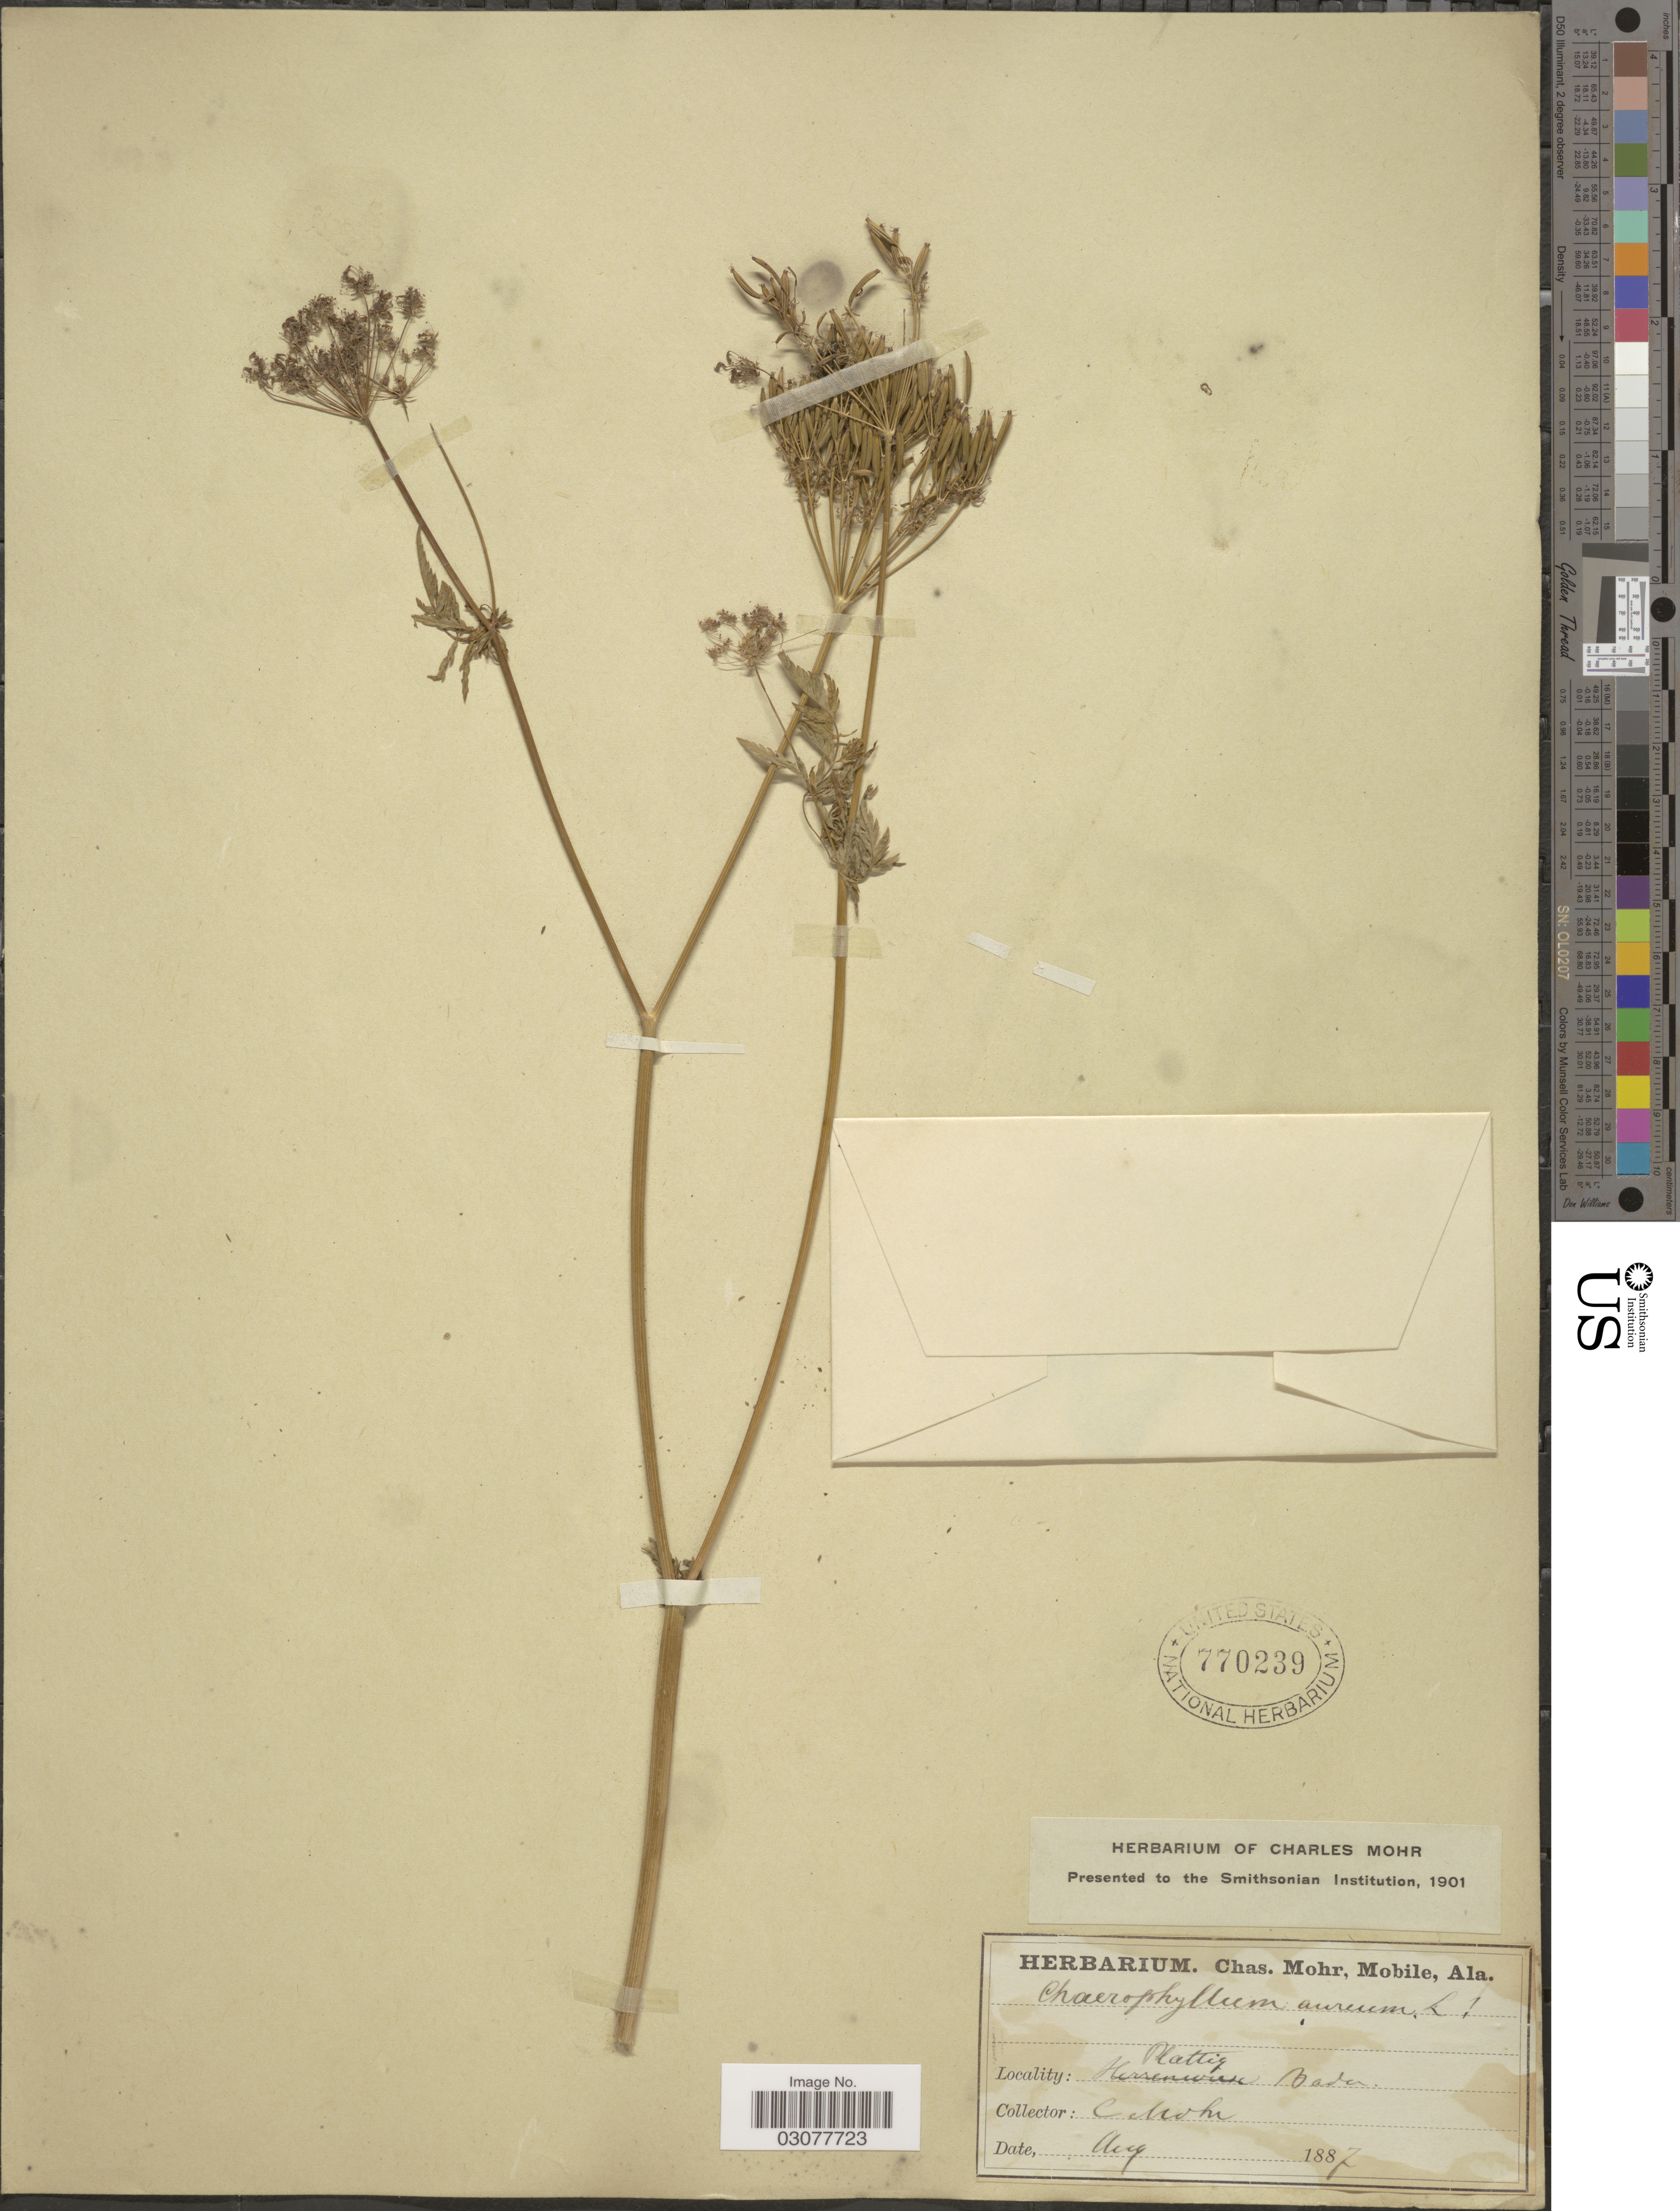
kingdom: Plantae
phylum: Tracheophyta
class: Magnoliopsida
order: Apiales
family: Apiaceae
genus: Chaerophyllum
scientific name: Chaerophyllum aureum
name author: L.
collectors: C. T. Mohr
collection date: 1887-08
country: Germany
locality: Plattig Baden.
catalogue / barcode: US 770239